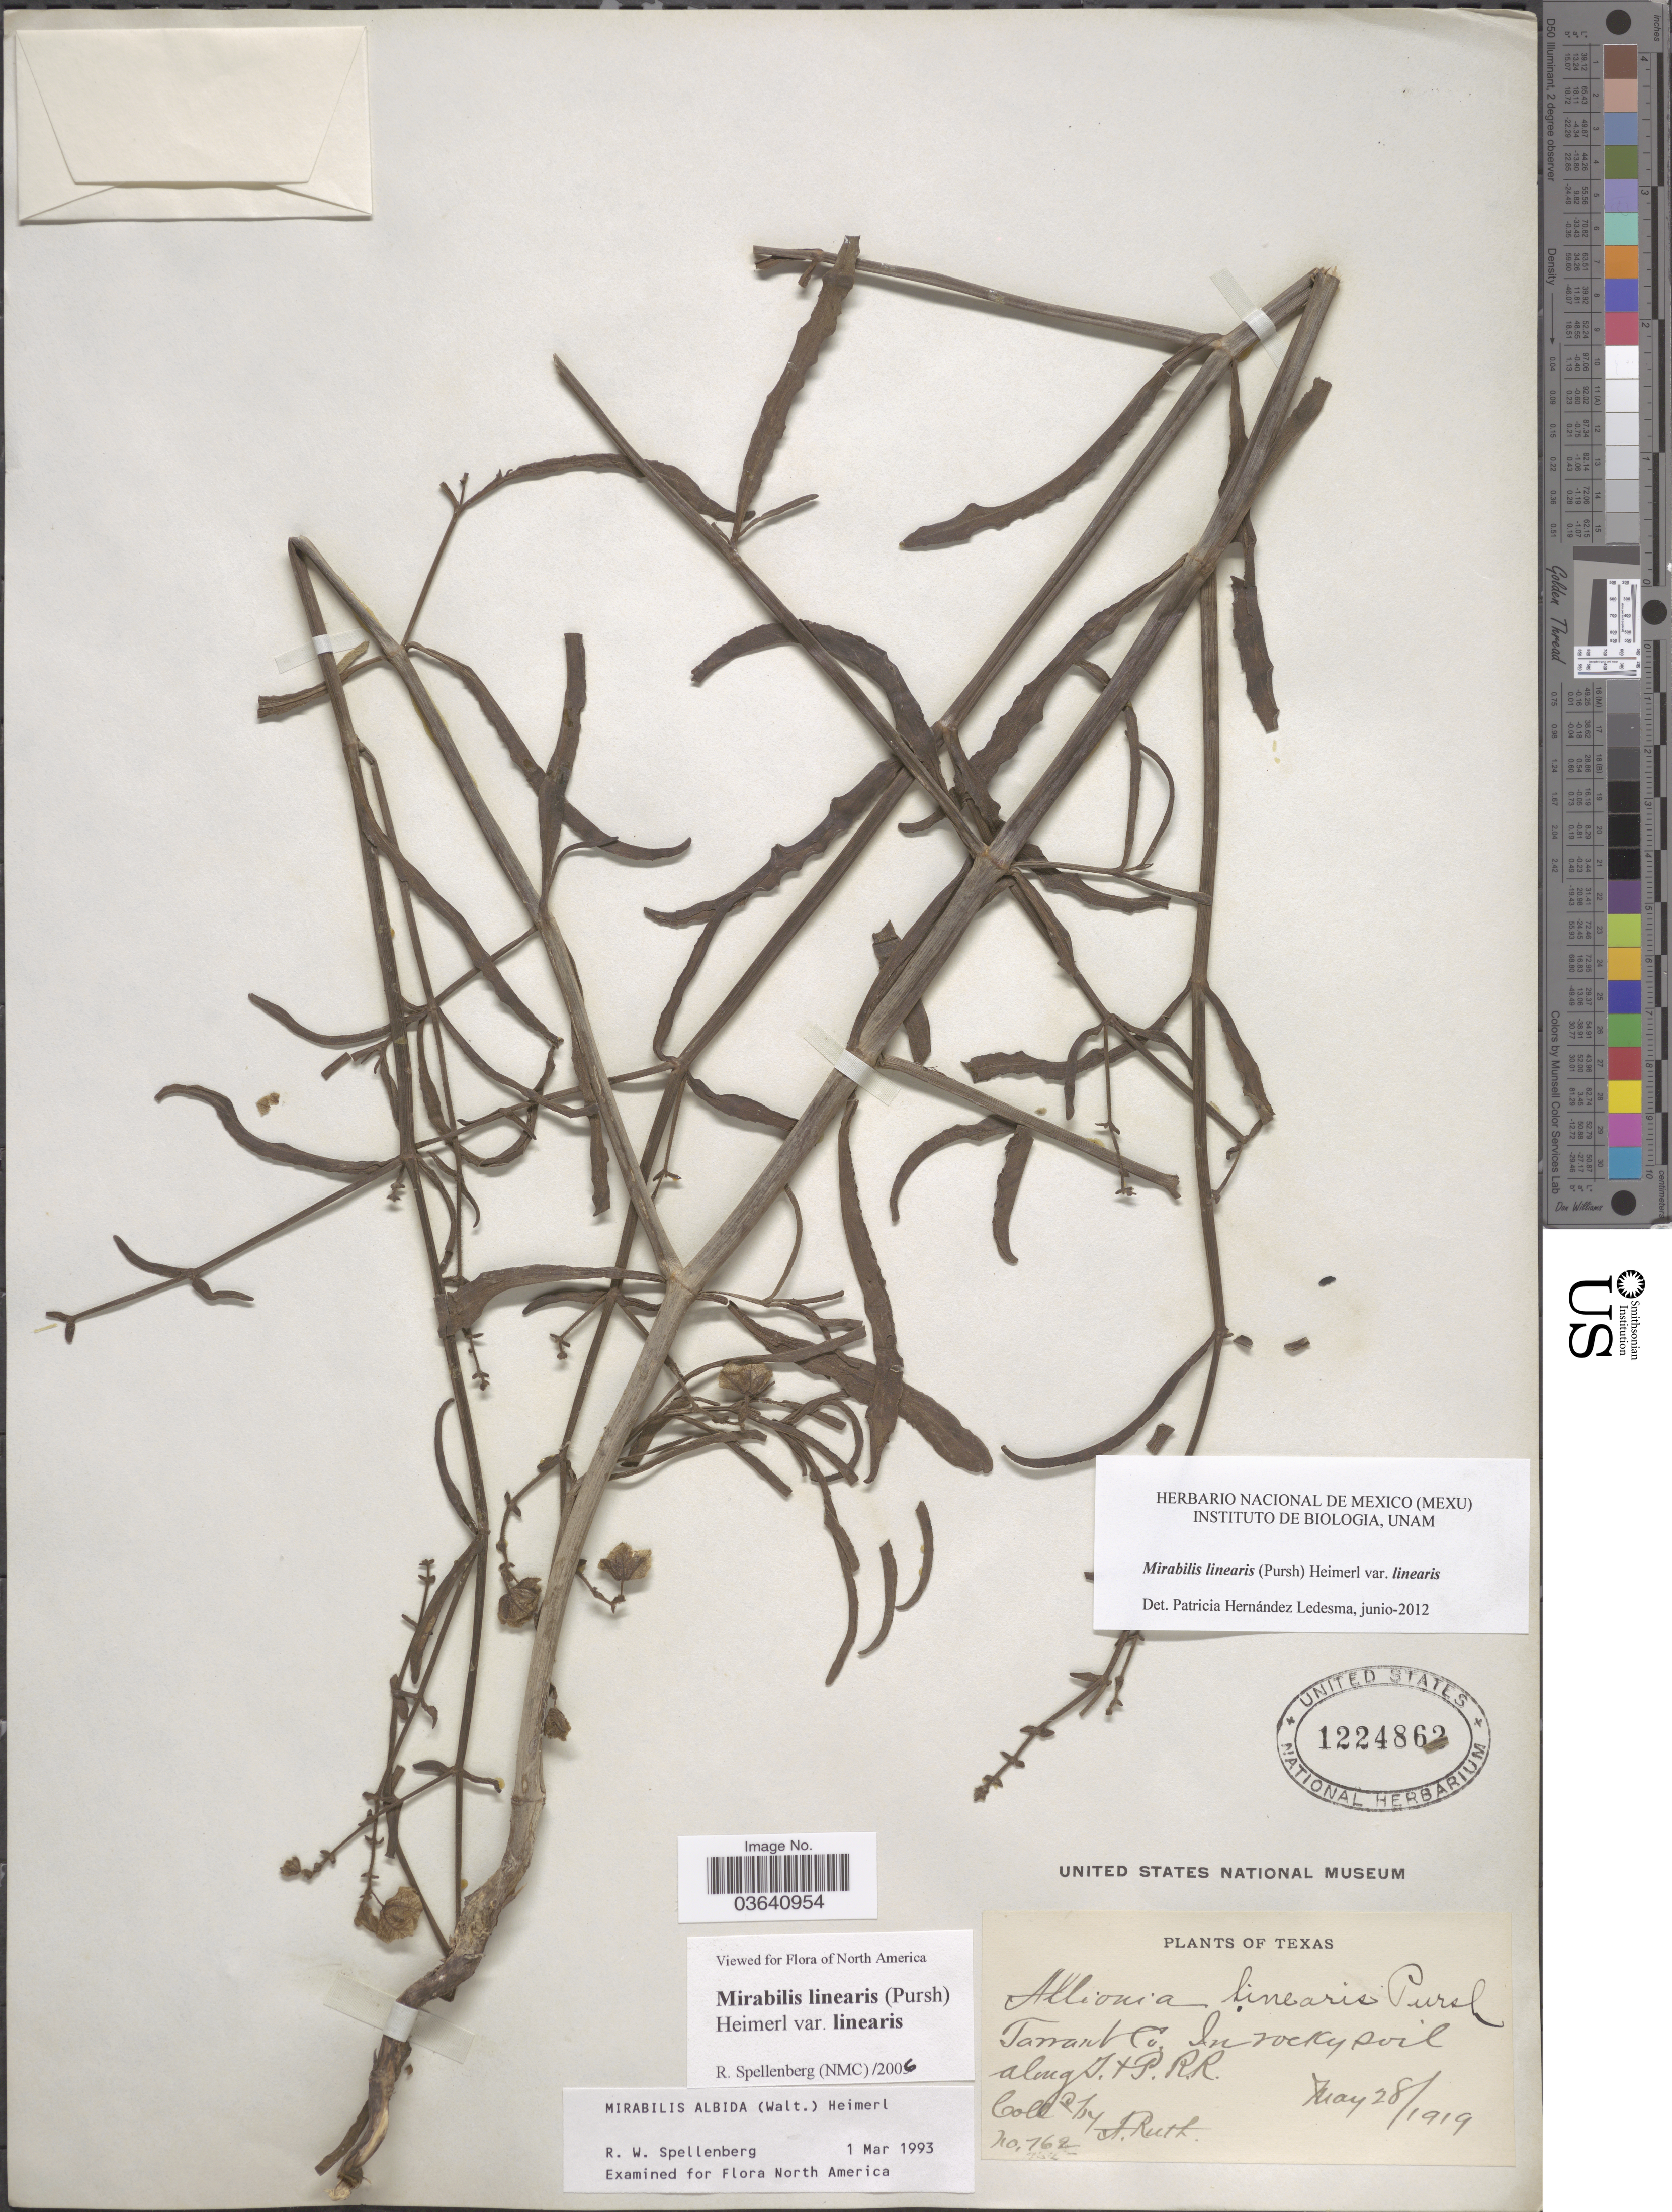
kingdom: Plantae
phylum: Tracheophyta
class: Magnoliopsida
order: Caryophyllales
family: Nyctaginaceae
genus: Mirabilis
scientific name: Mirabilis linearis var. linearis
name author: (Pursh) Heimerl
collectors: A. Ruth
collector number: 762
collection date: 1919-05-28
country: United States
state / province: Texas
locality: Tarrant Co. Along T. & P. R.R.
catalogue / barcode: US 1224862